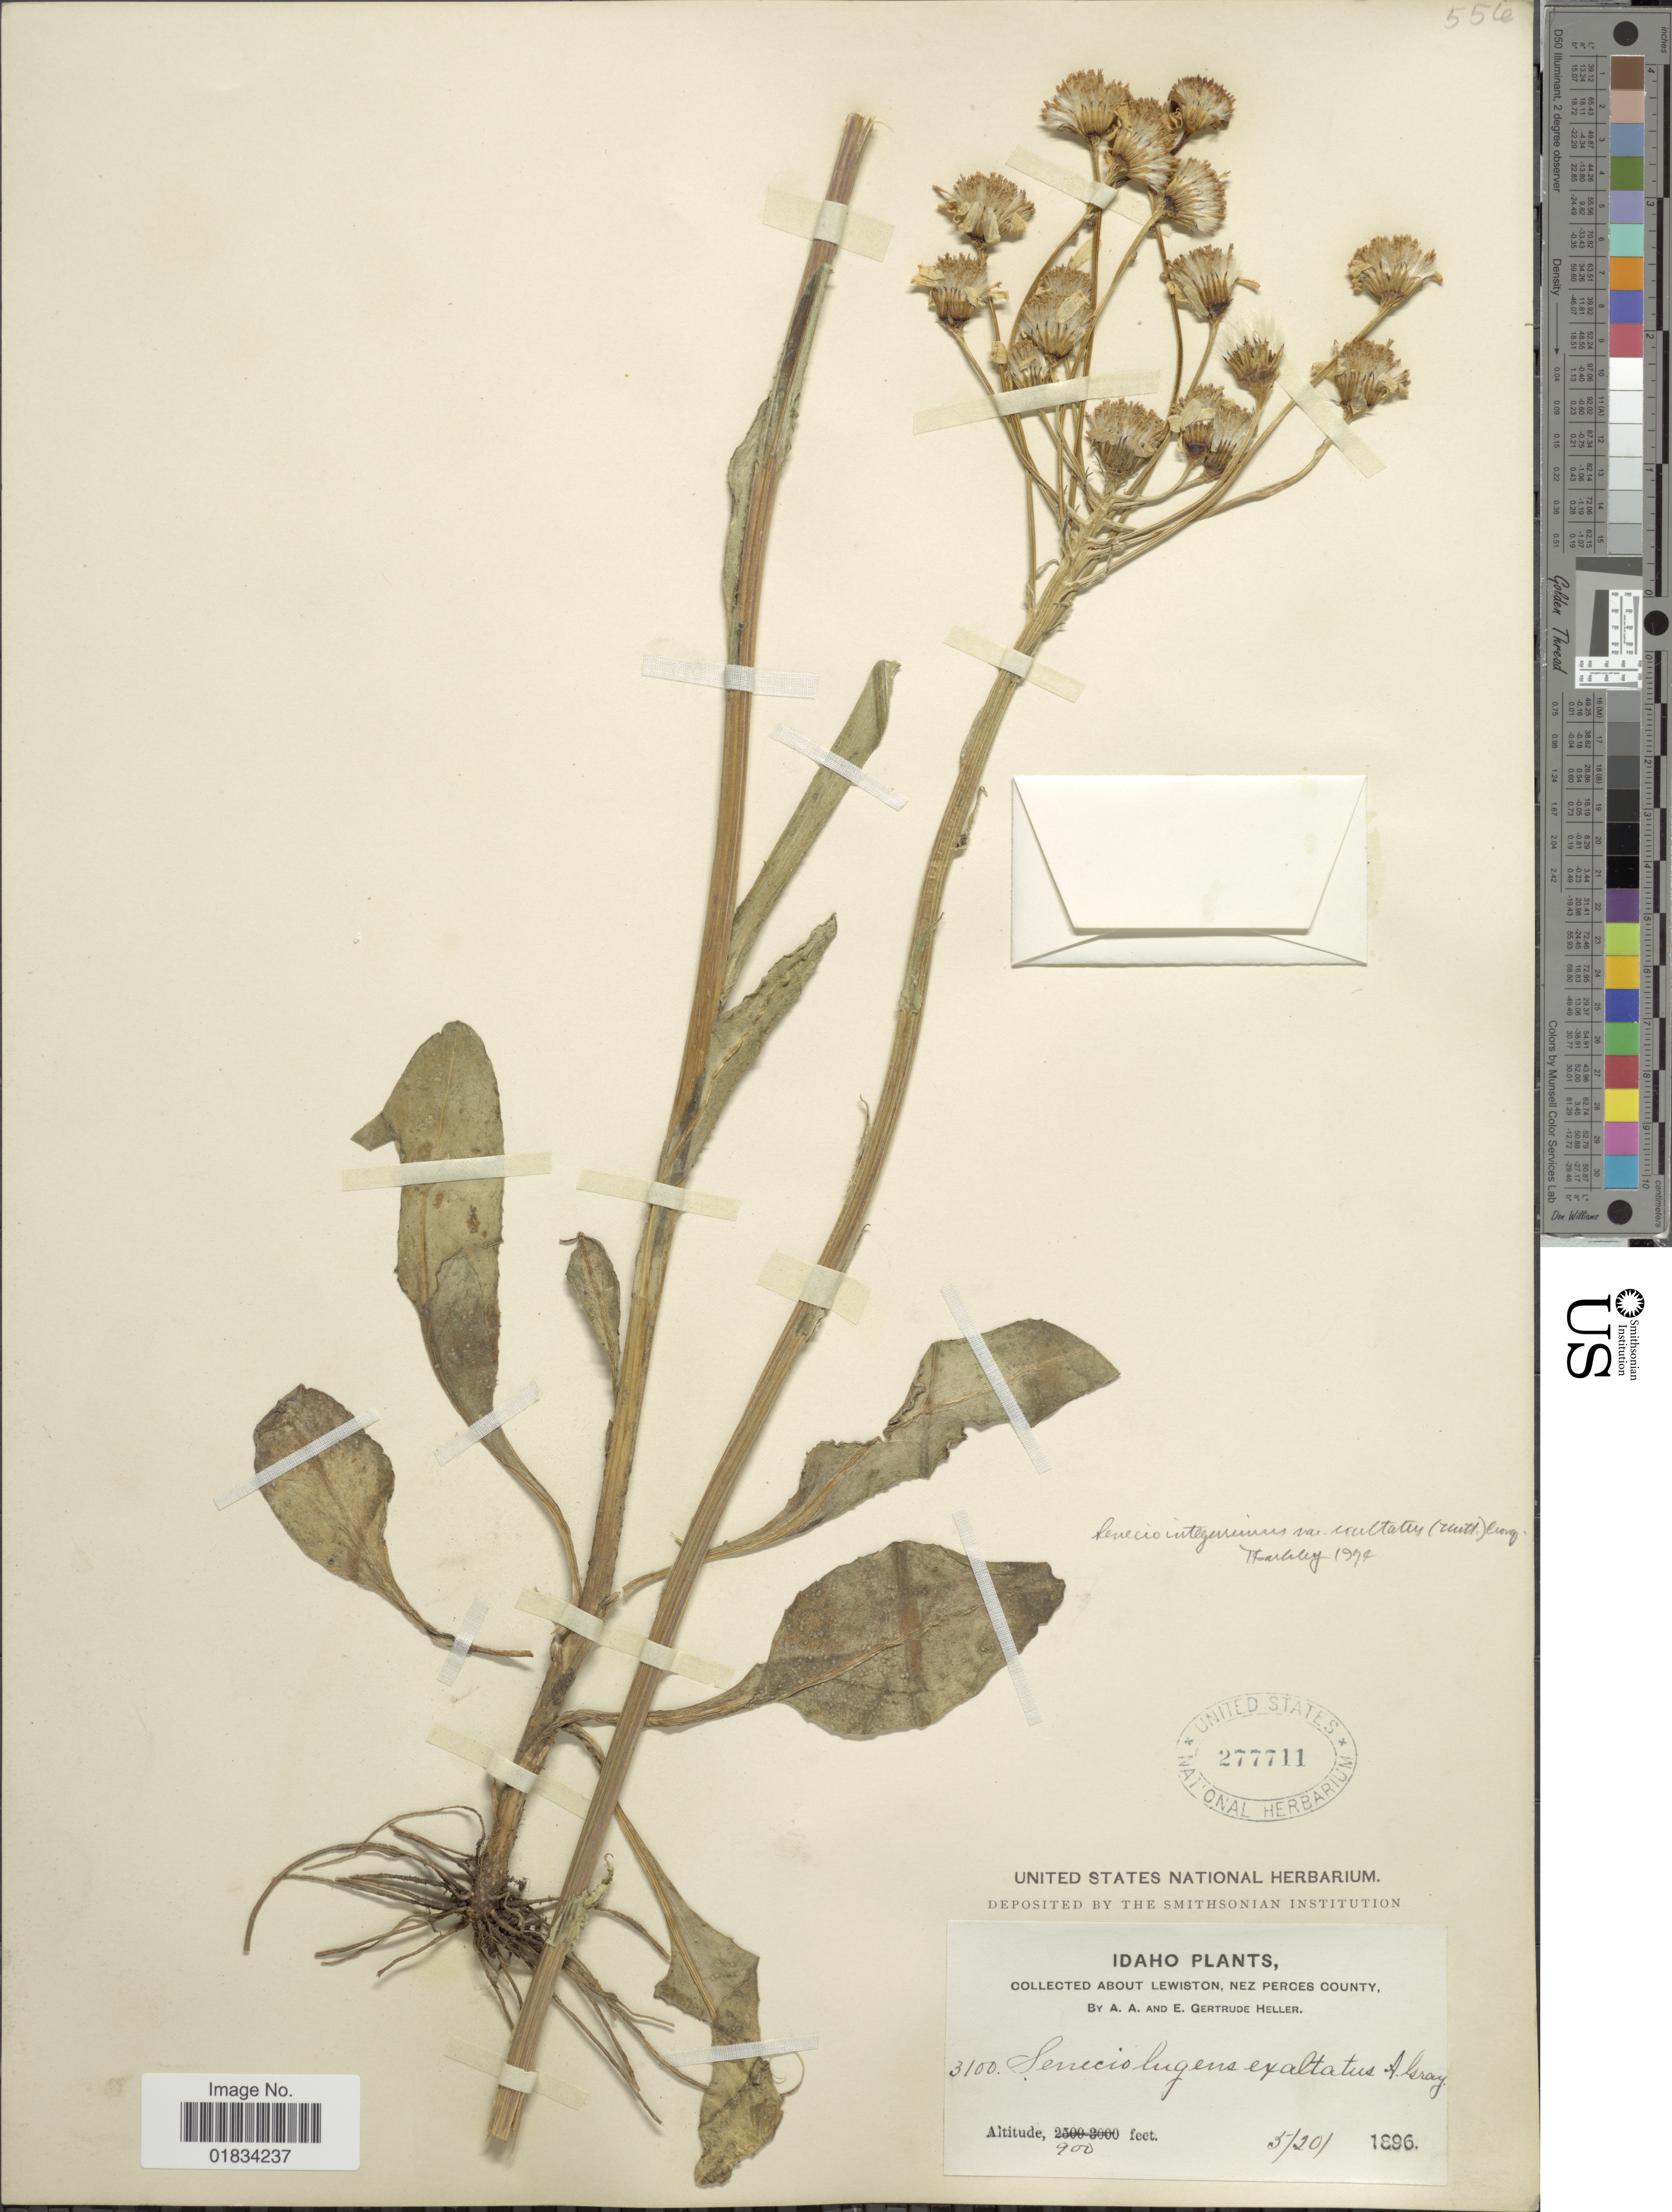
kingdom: Plantae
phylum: Tracheophyta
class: Magnoliopsida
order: Asterales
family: Asteraceae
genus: Senecio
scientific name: Senecio integerrimus var. exaltatus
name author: (Nutt.) Cronq.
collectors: A. A. Heller & E. G. Heller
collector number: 3100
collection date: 1896-05-20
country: United States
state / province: Idaho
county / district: Nez Perce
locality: About Lewiston.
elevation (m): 274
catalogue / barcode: US 277711